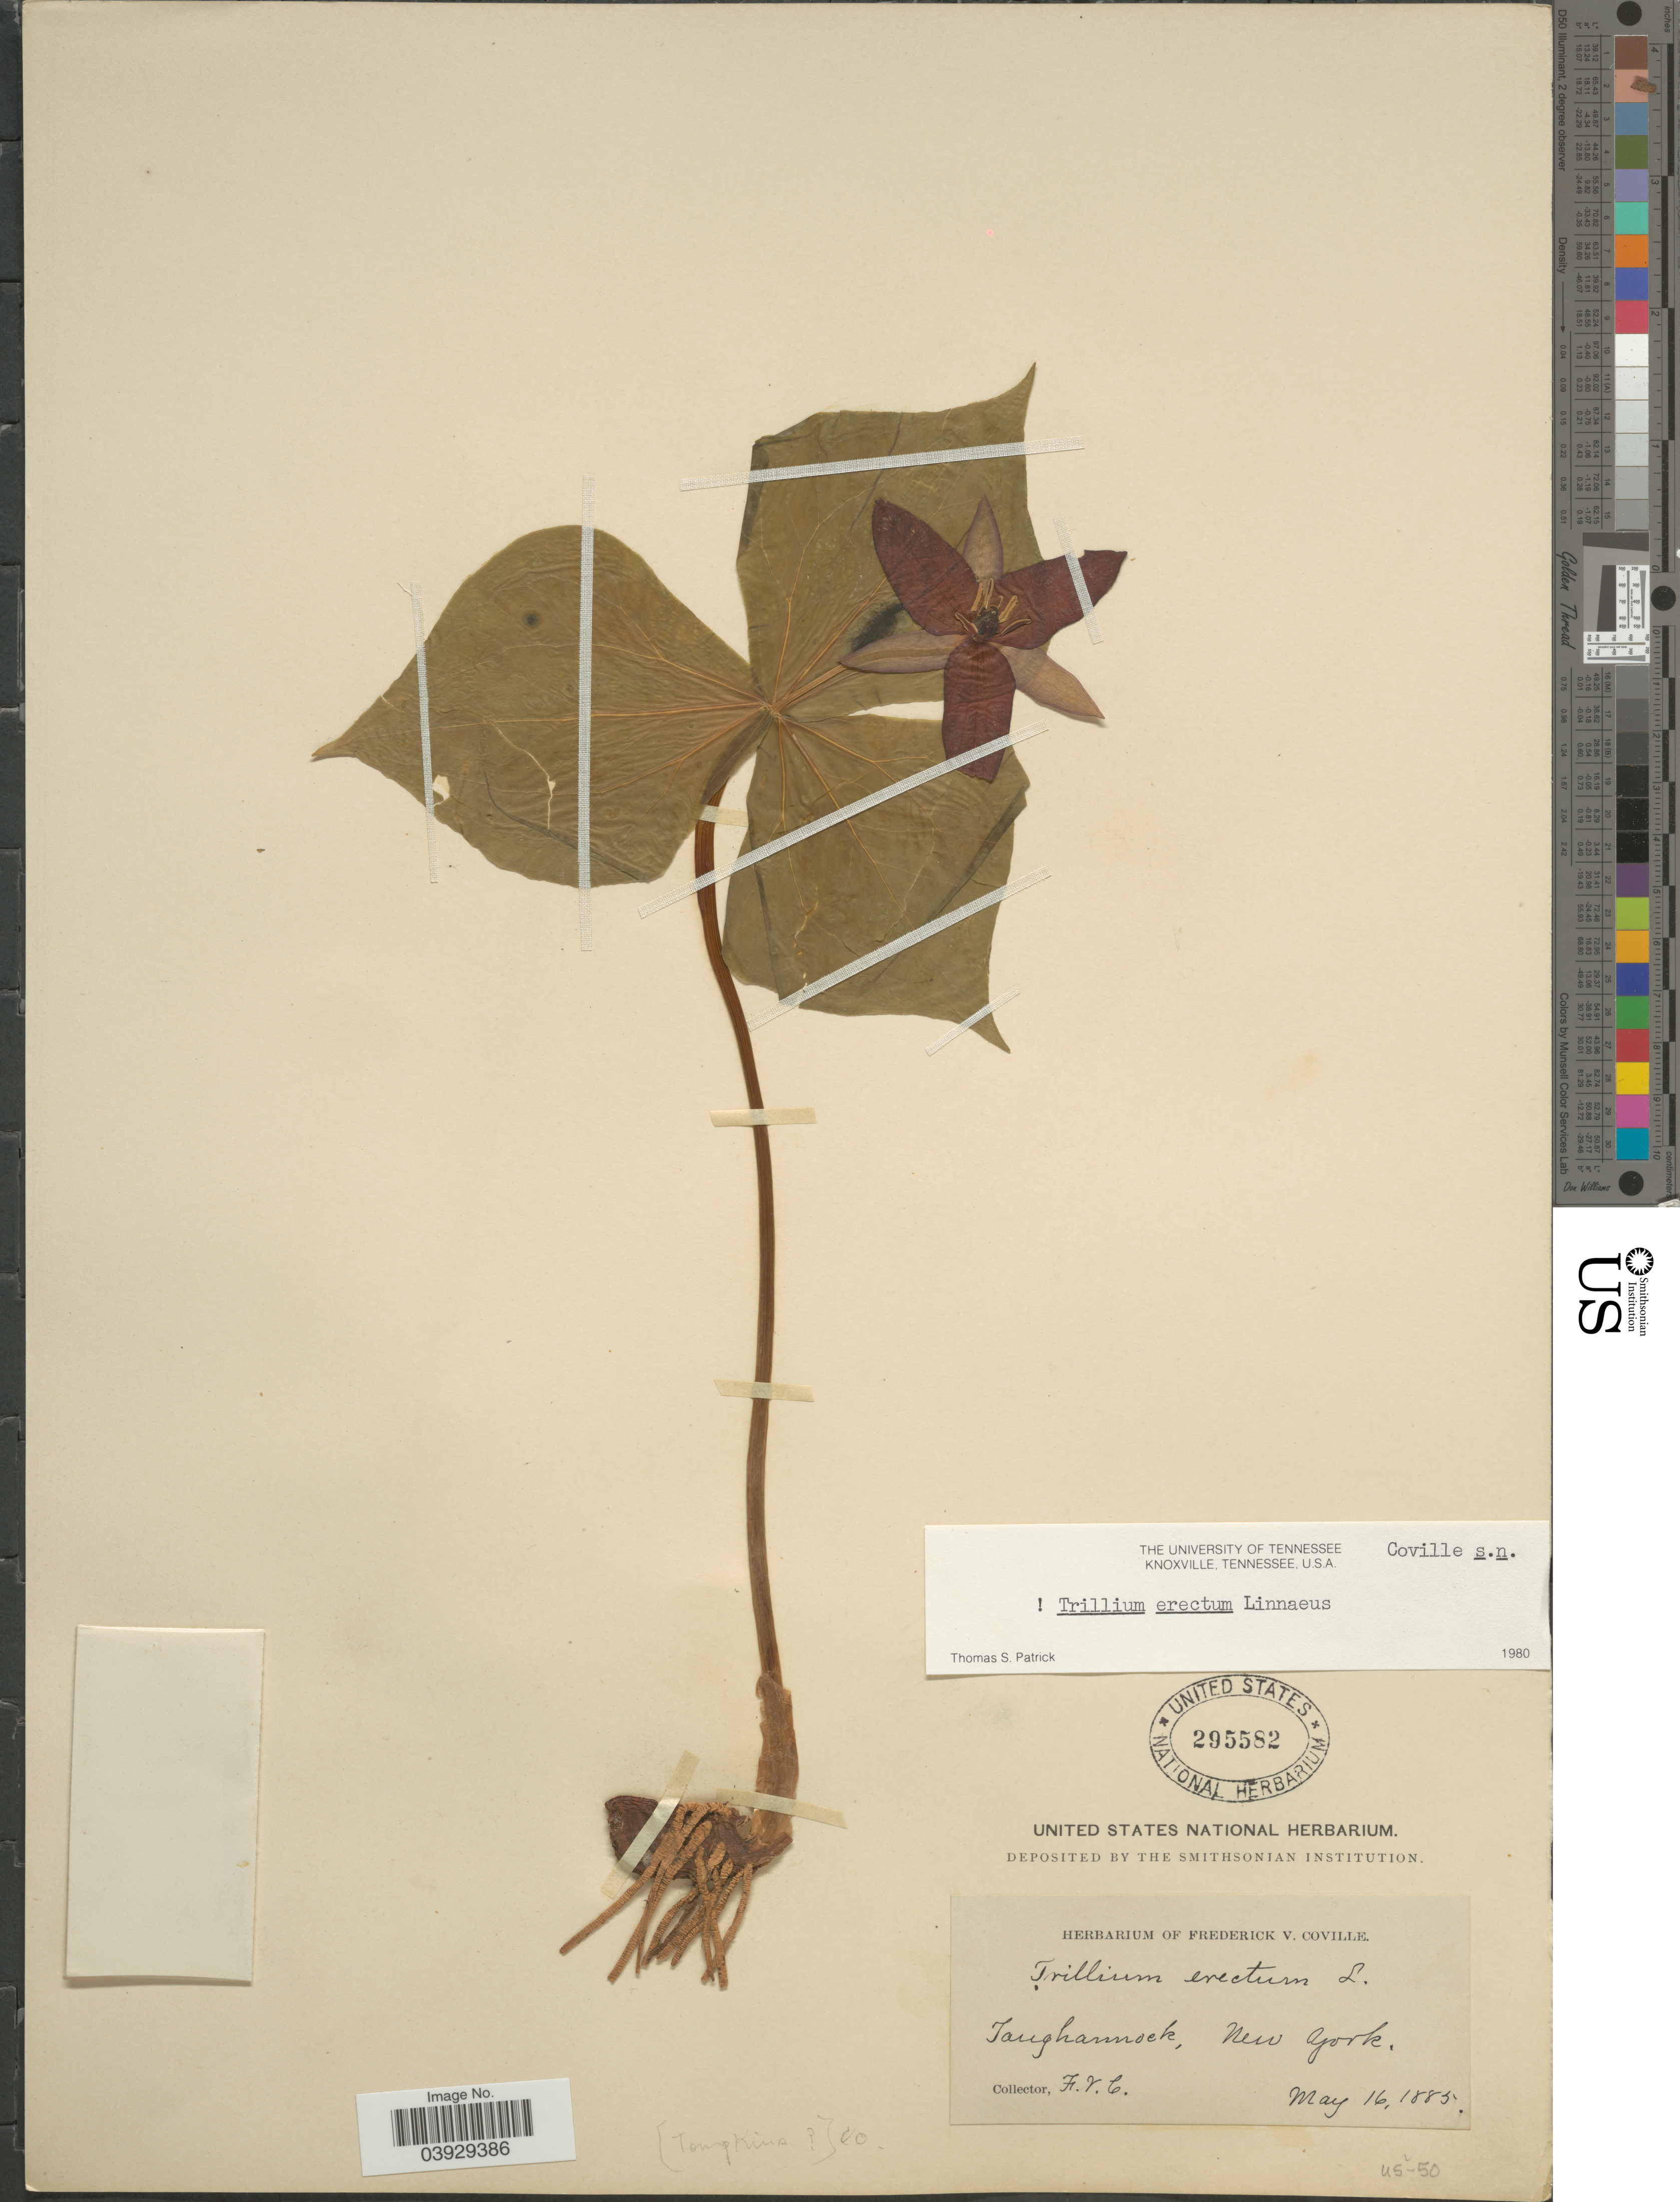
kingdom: Plantae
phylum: Tracheophyta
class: Liliopsida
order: Liliales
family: Melanthiaceae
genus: Trillium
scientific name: Trillium erectum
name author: L.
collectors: F. V. Coville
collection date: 1885-05-16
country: United States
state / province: New York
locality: Taughannock. Tompkins Co.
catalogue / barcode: US 295582